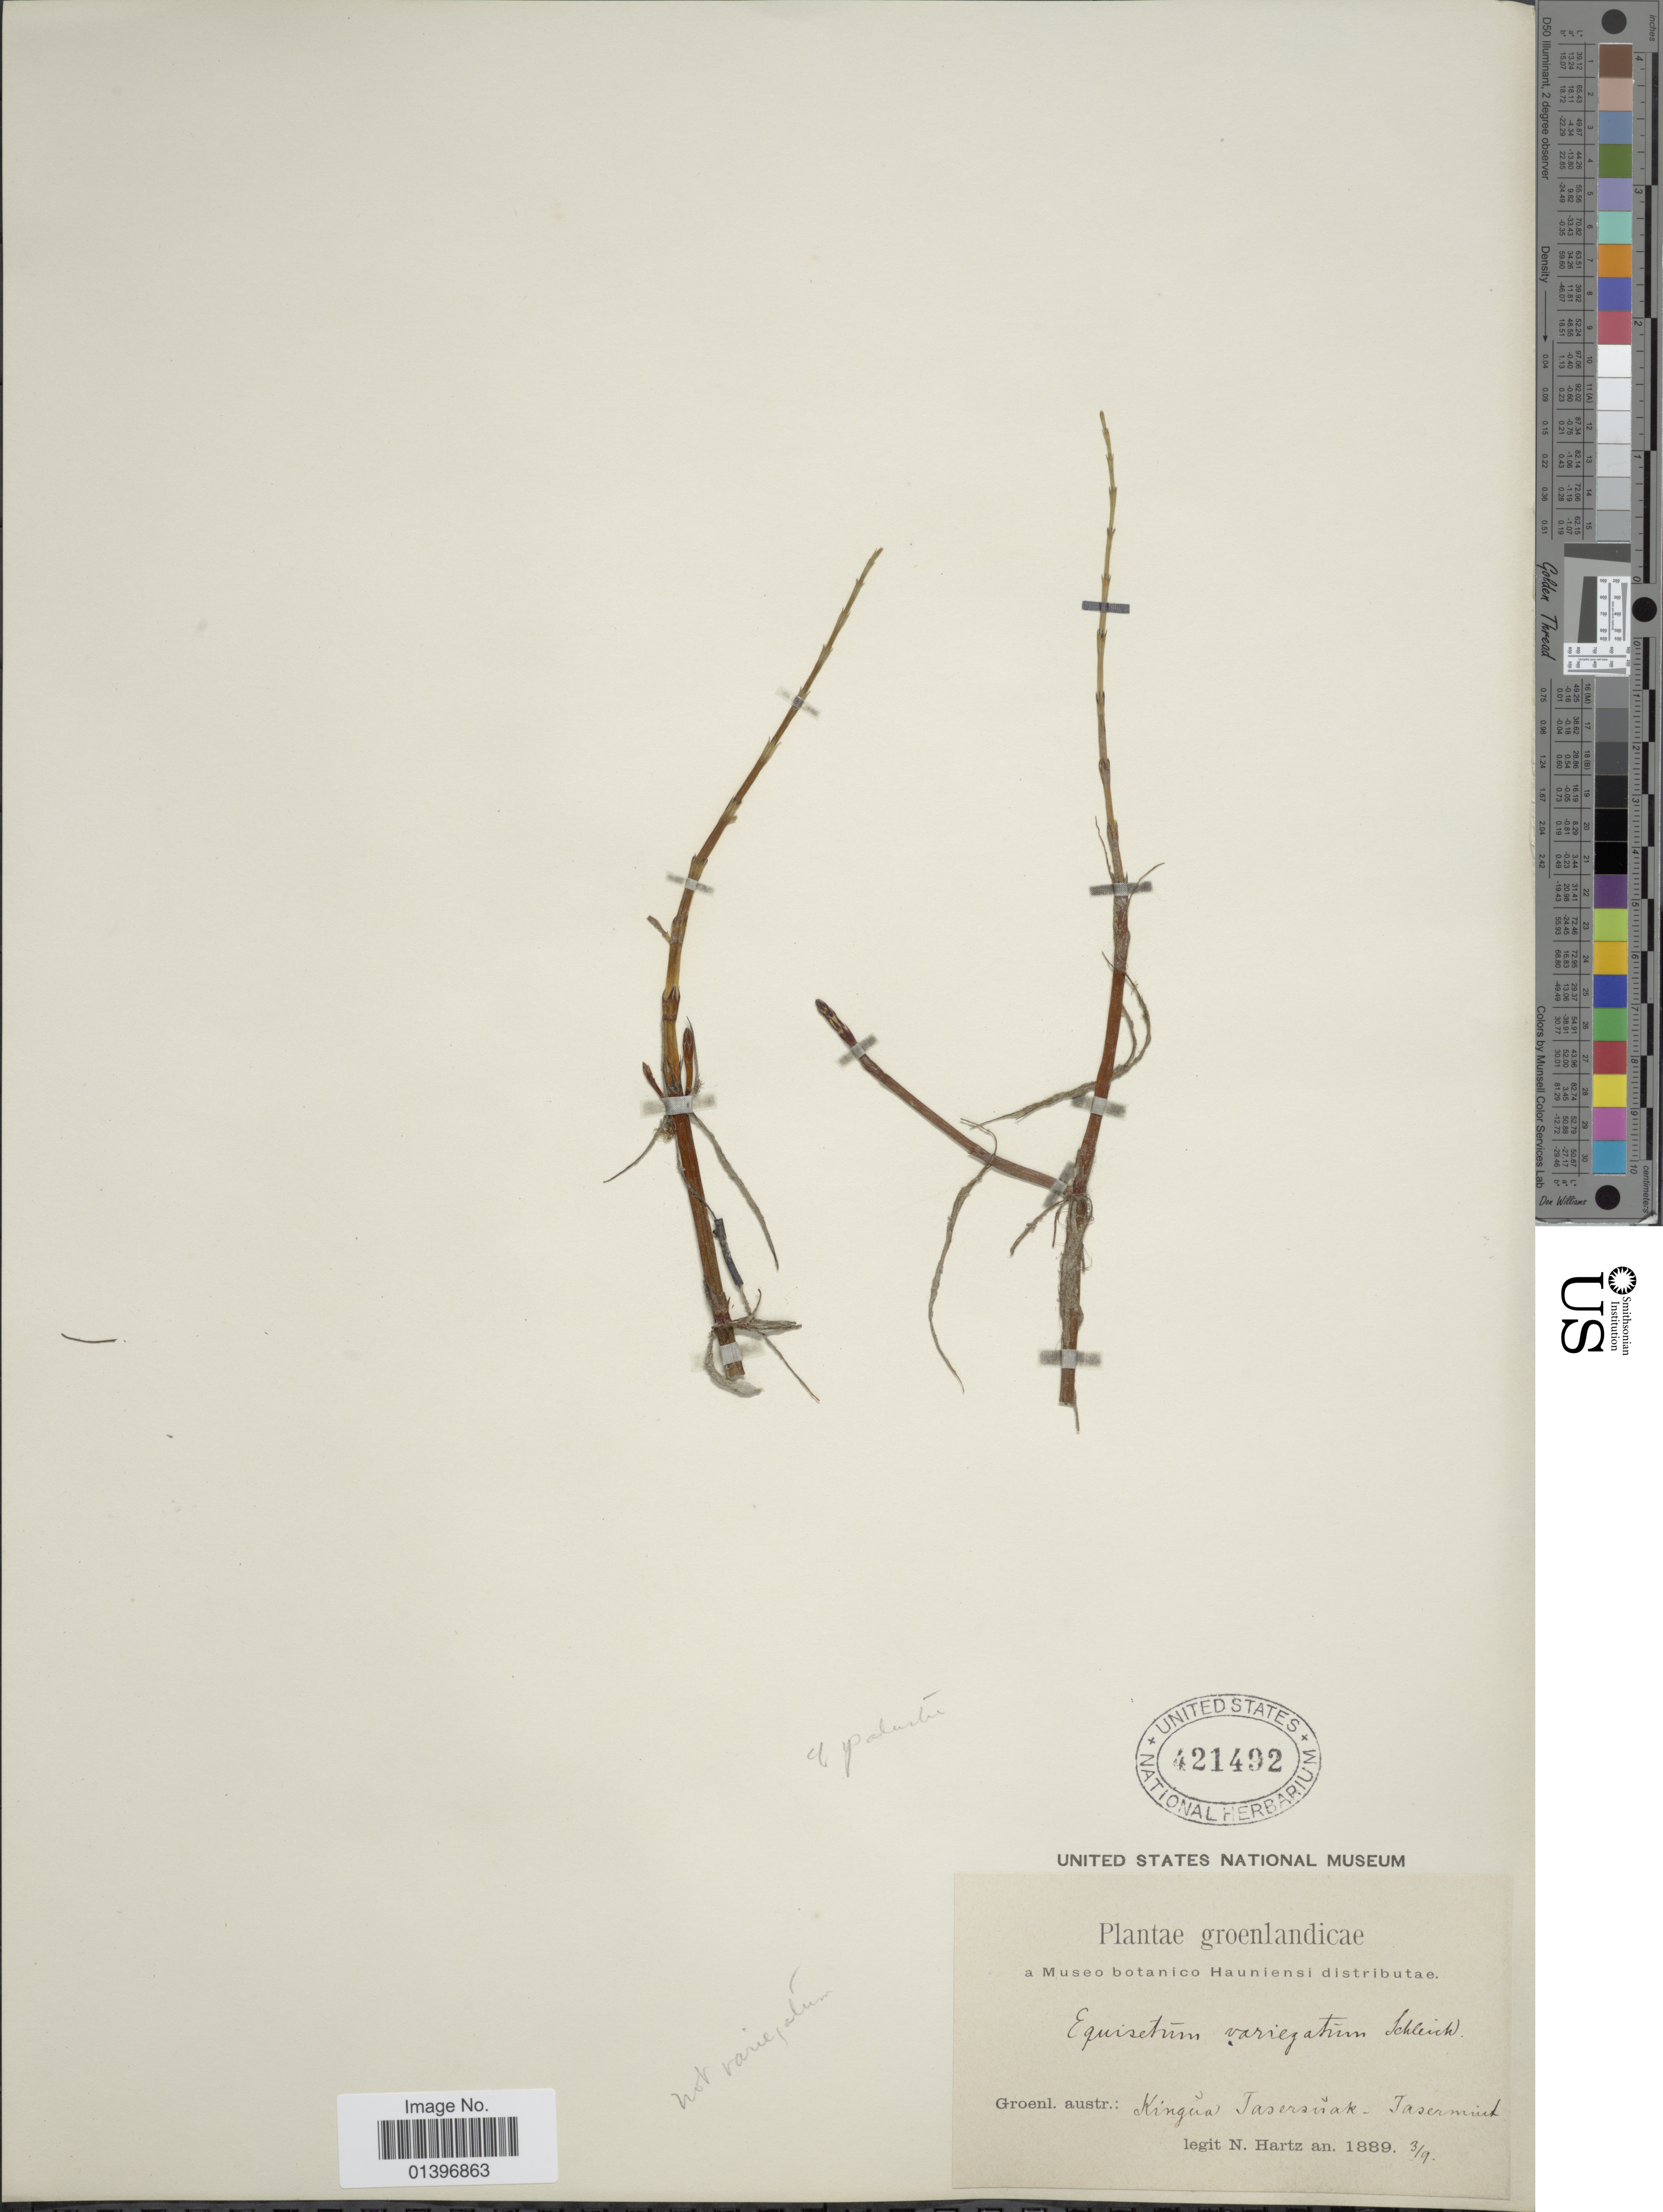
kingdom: Plantae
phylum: Tracheophyta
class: Polypodiopsida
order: Equisetales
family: Equisetaceae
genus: Equisetum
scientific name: Equisetum palustre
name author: L.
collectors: N. Hartz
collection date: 1889-09-03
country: Greenland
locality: Plantae groenlandicae. Groenl. austr.: Kingua Tasersuak-Tasermint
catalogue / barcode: US 421492